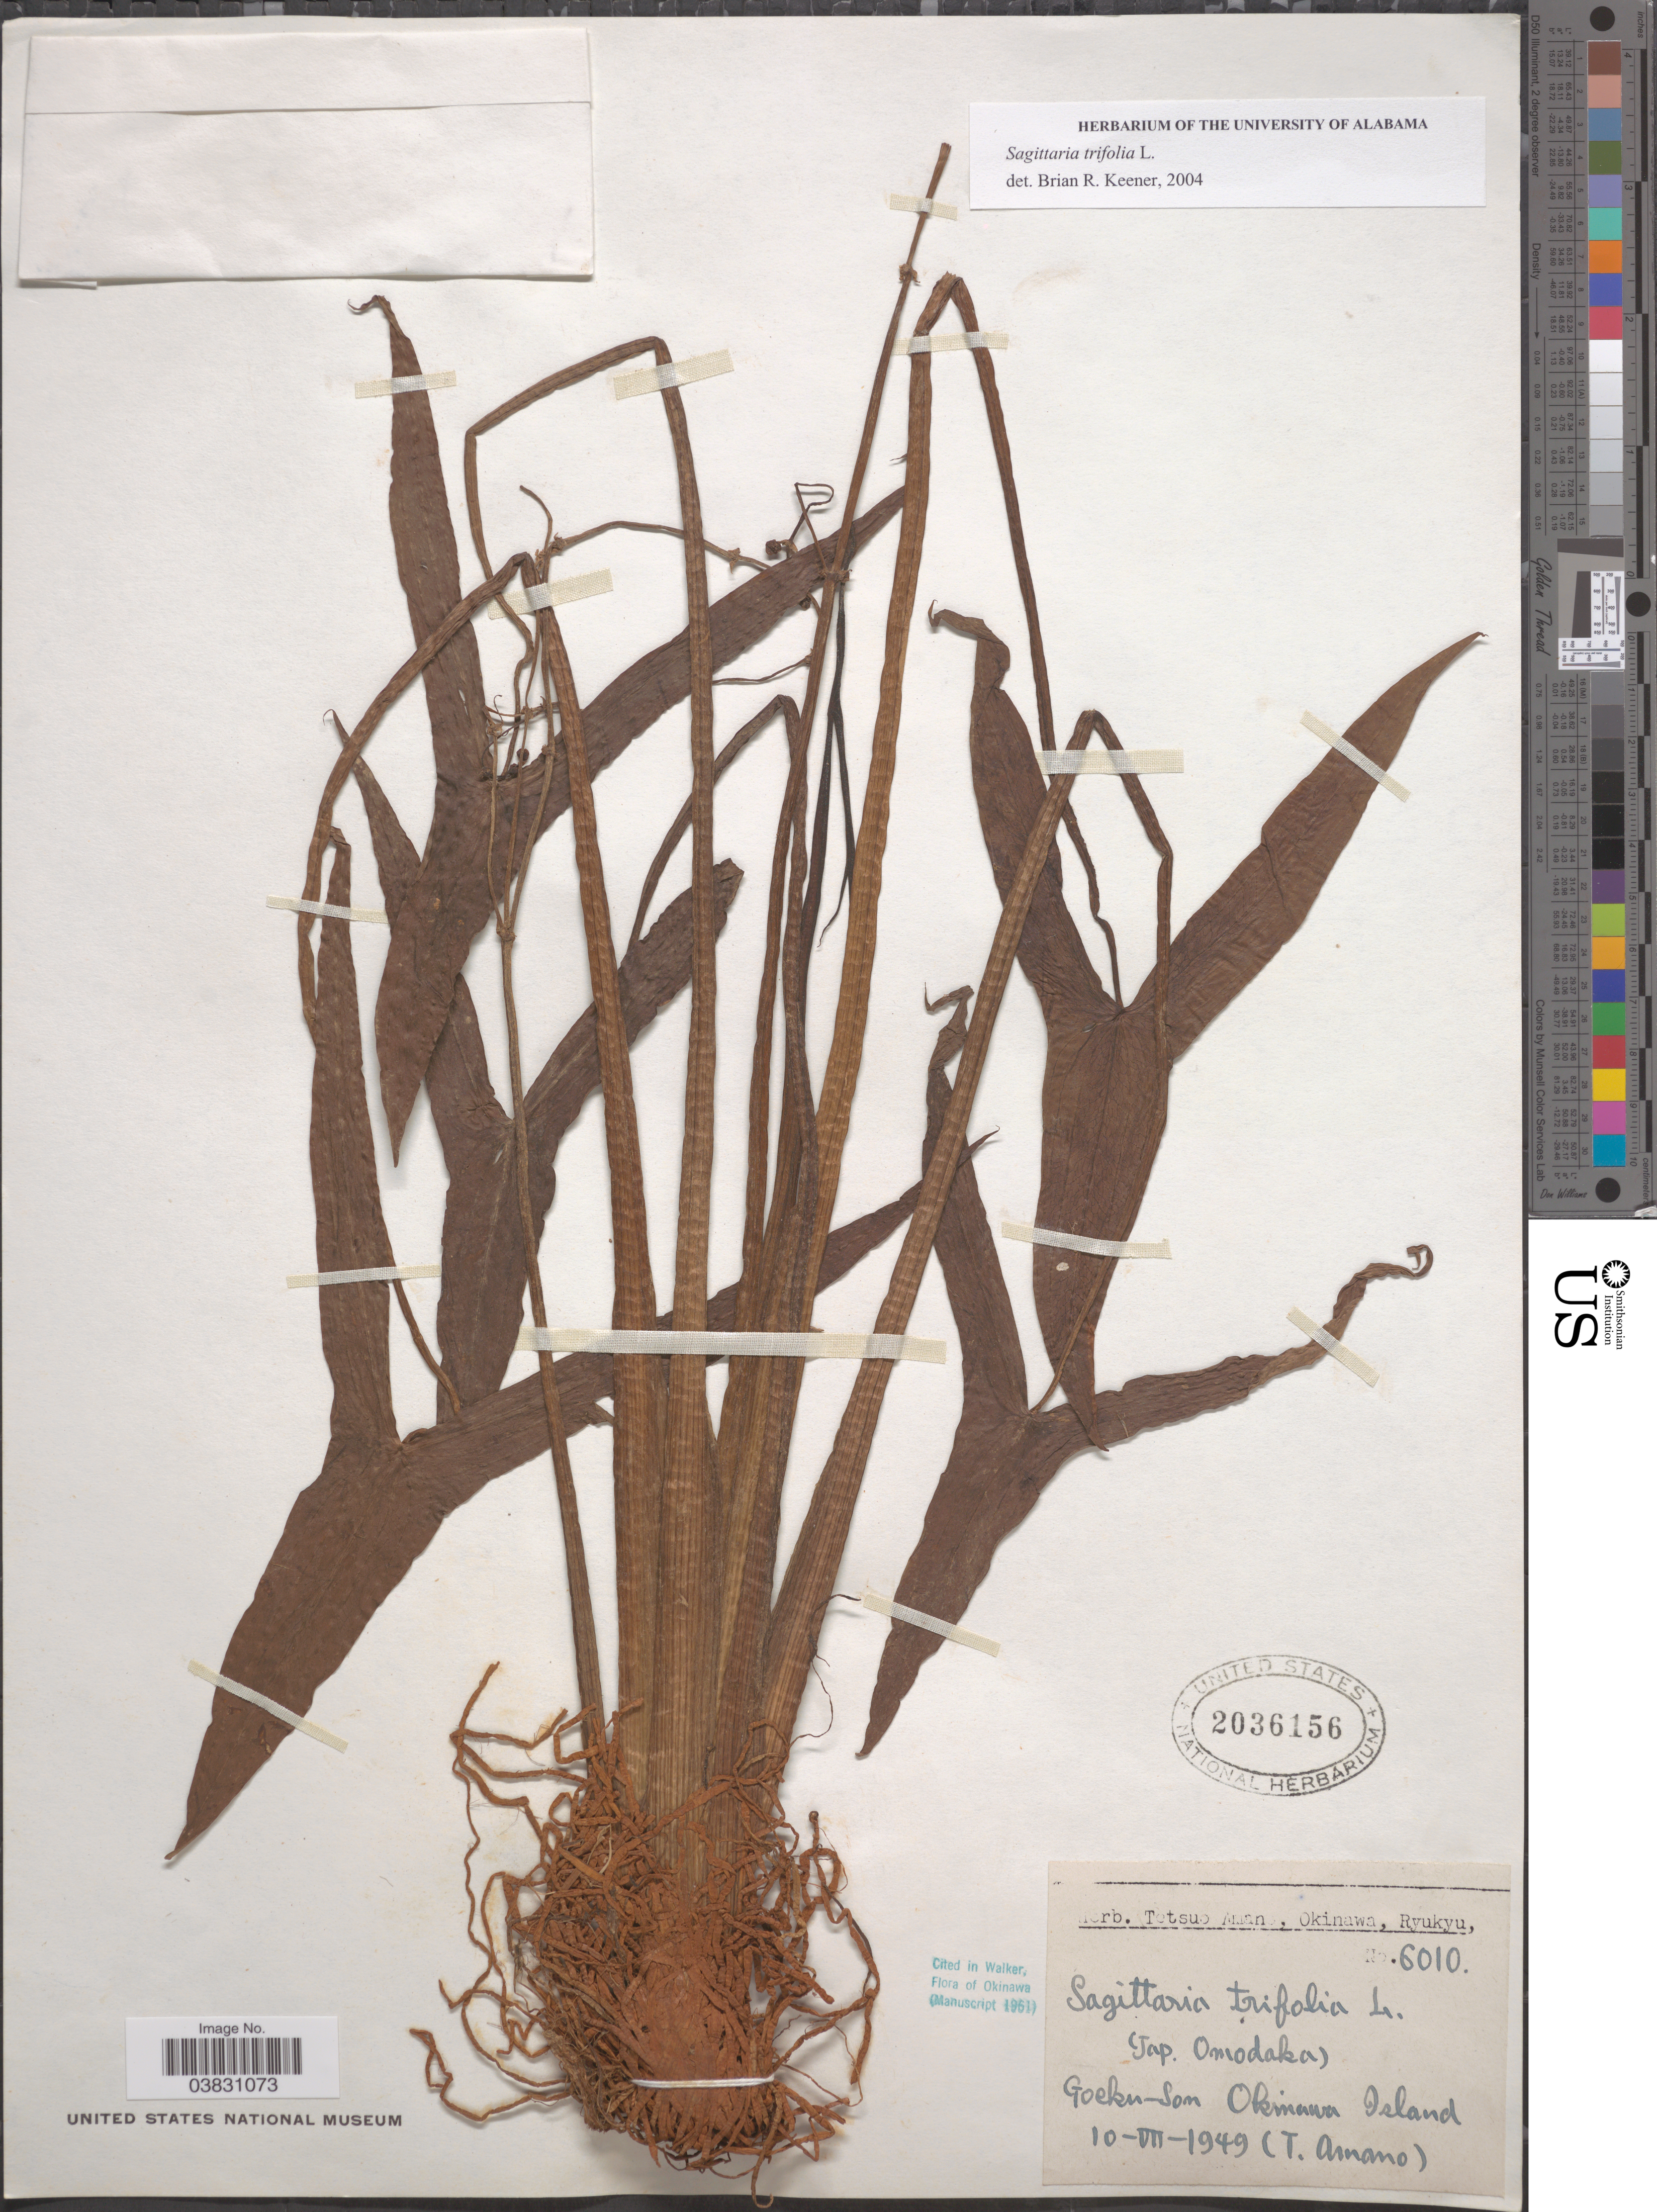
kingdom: Plantae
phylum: Tracheophyta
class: Liliopsida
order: Alismatales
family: Alismataceae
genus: Sagittaria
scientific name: Sagittaria trifolia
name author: L.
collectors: T. Amano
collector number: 6010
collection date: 1949-07-10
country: Japan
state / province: Okinawa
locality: Goeku-Son, Okinawa Island.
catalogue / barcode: US 2036156